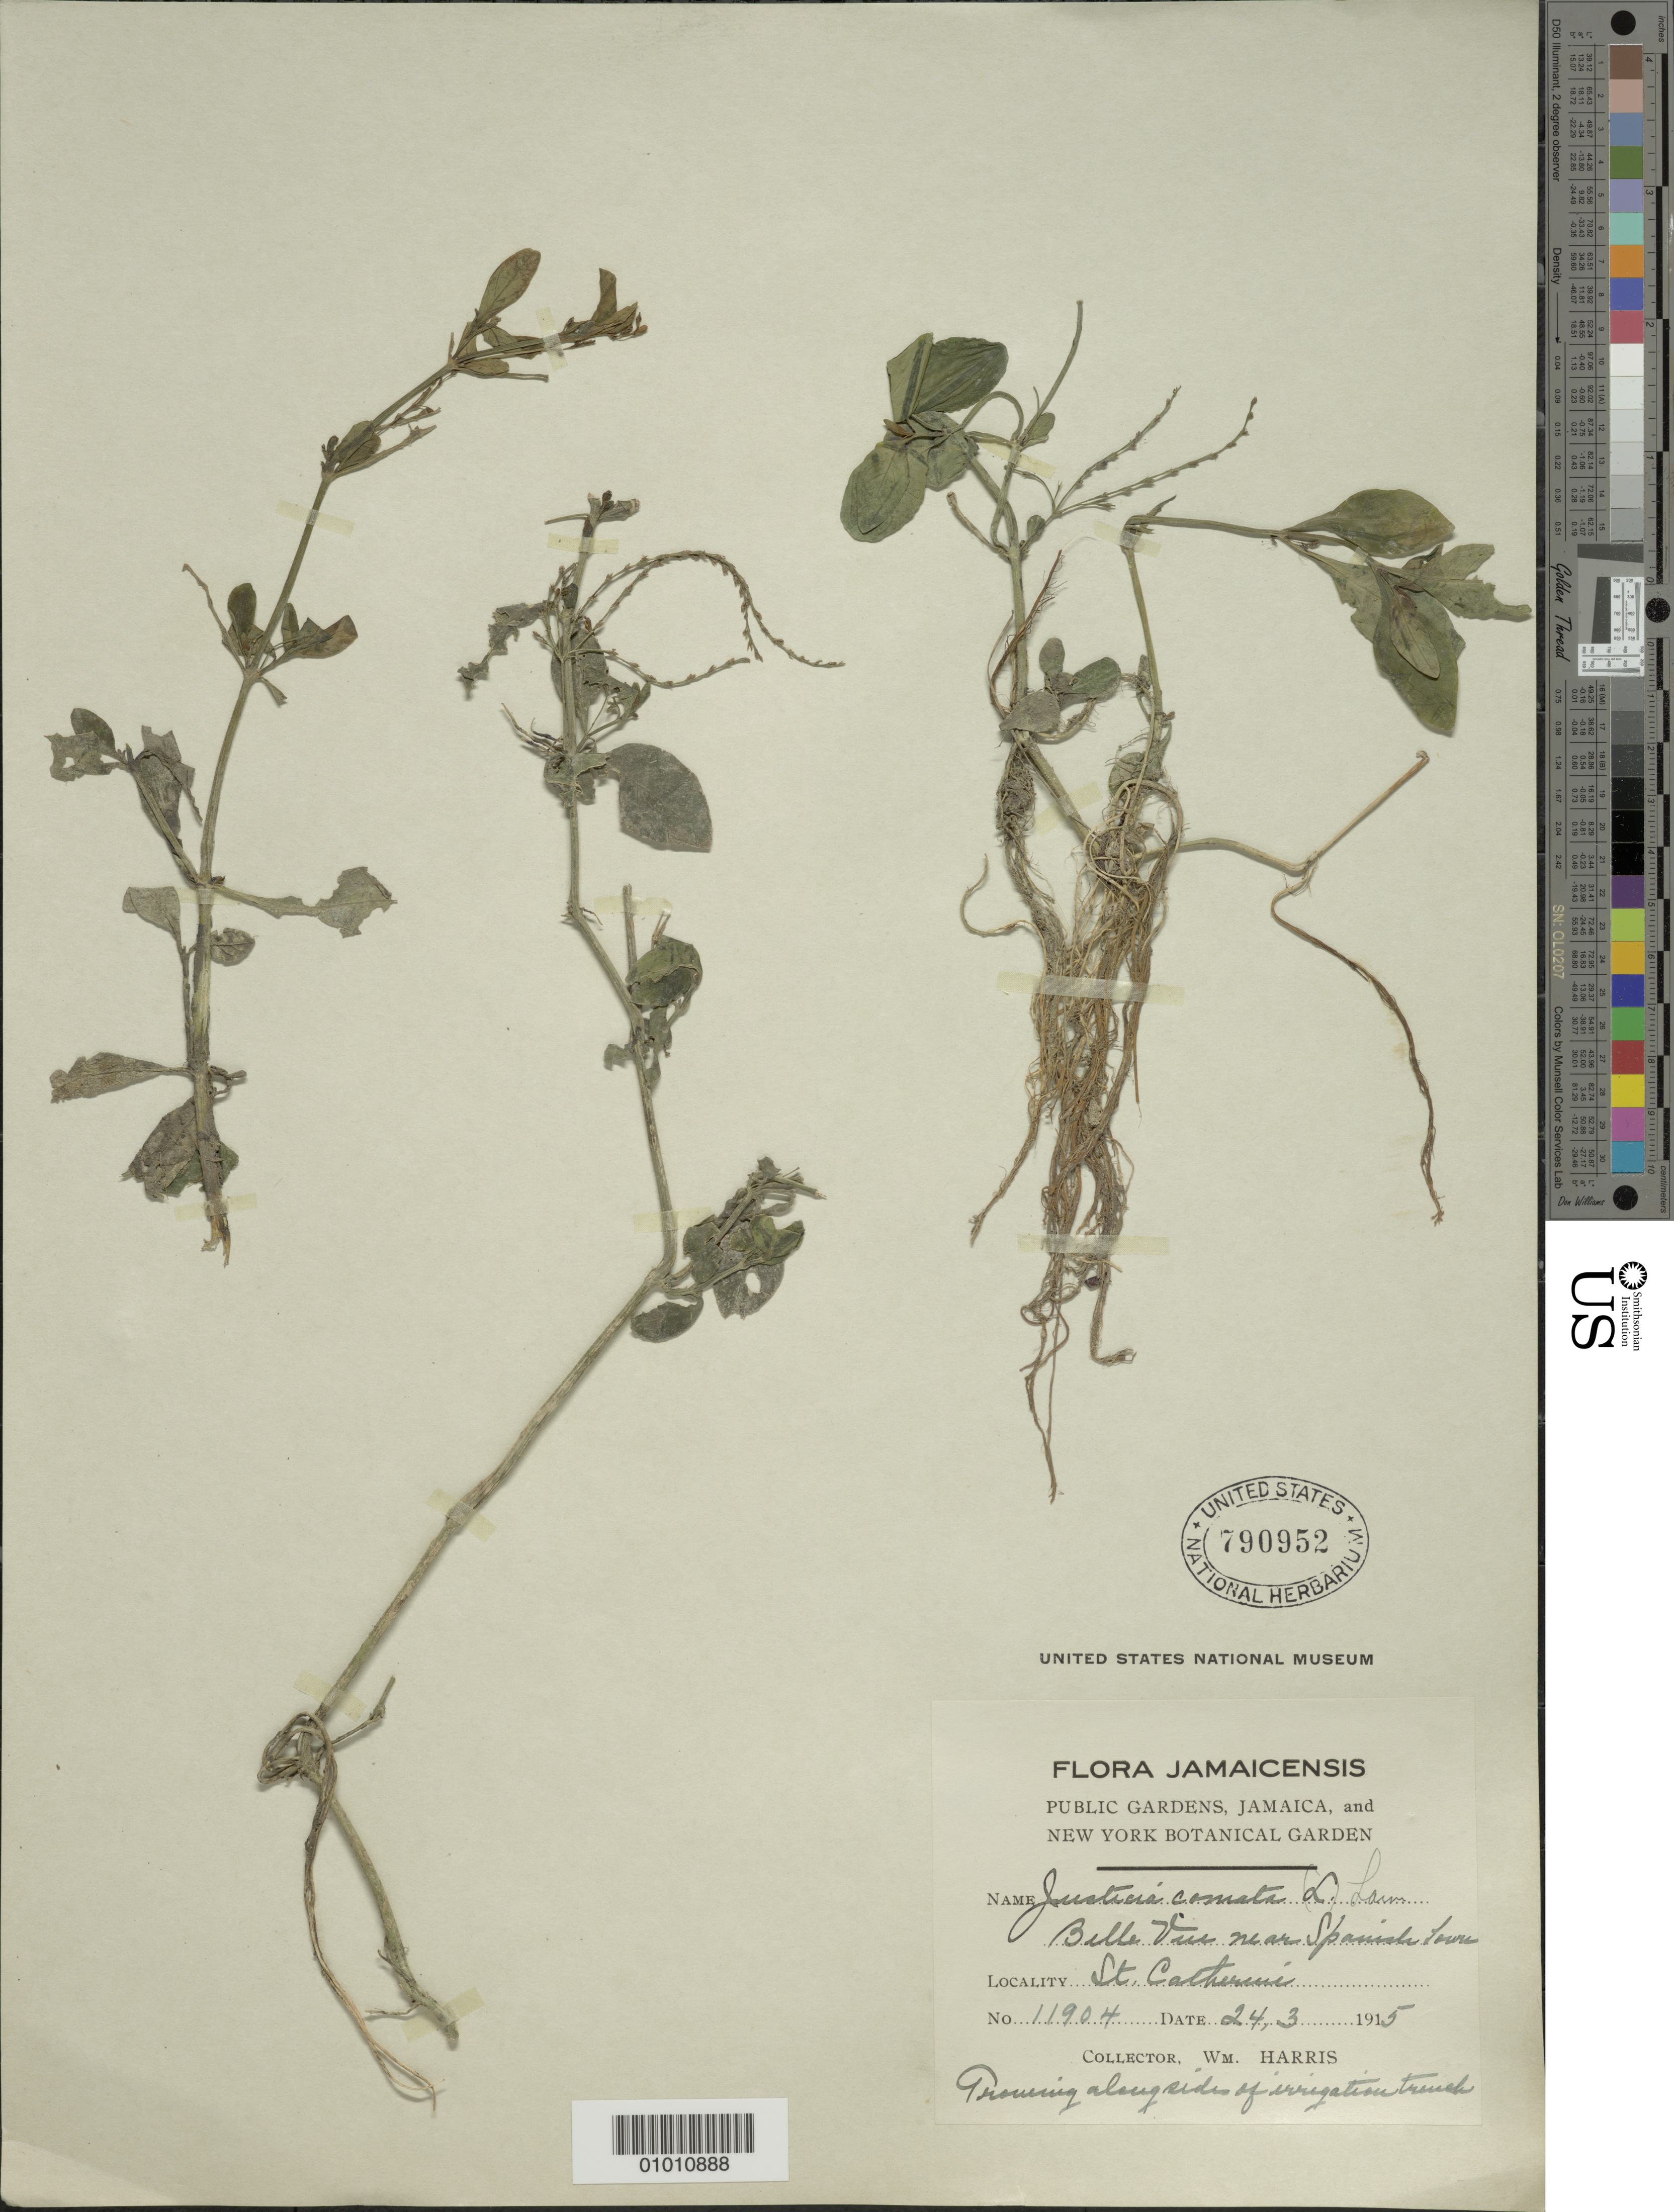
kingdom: Plantae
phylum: Tracheophyta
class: Magnoliopsida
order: Lamiales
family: Acanthaceae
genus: Justicia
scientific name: Justicia comata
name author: (L.) Lam.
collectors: W. Harris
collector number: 11904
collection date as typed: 24 Mar 1915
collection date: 1915-03-24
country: Jamaica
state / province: Saint Catherine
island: Jamaica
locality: Belle Vue, near Spanish Town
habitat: Growing along sides of irrigation trench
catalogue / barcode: US 790952